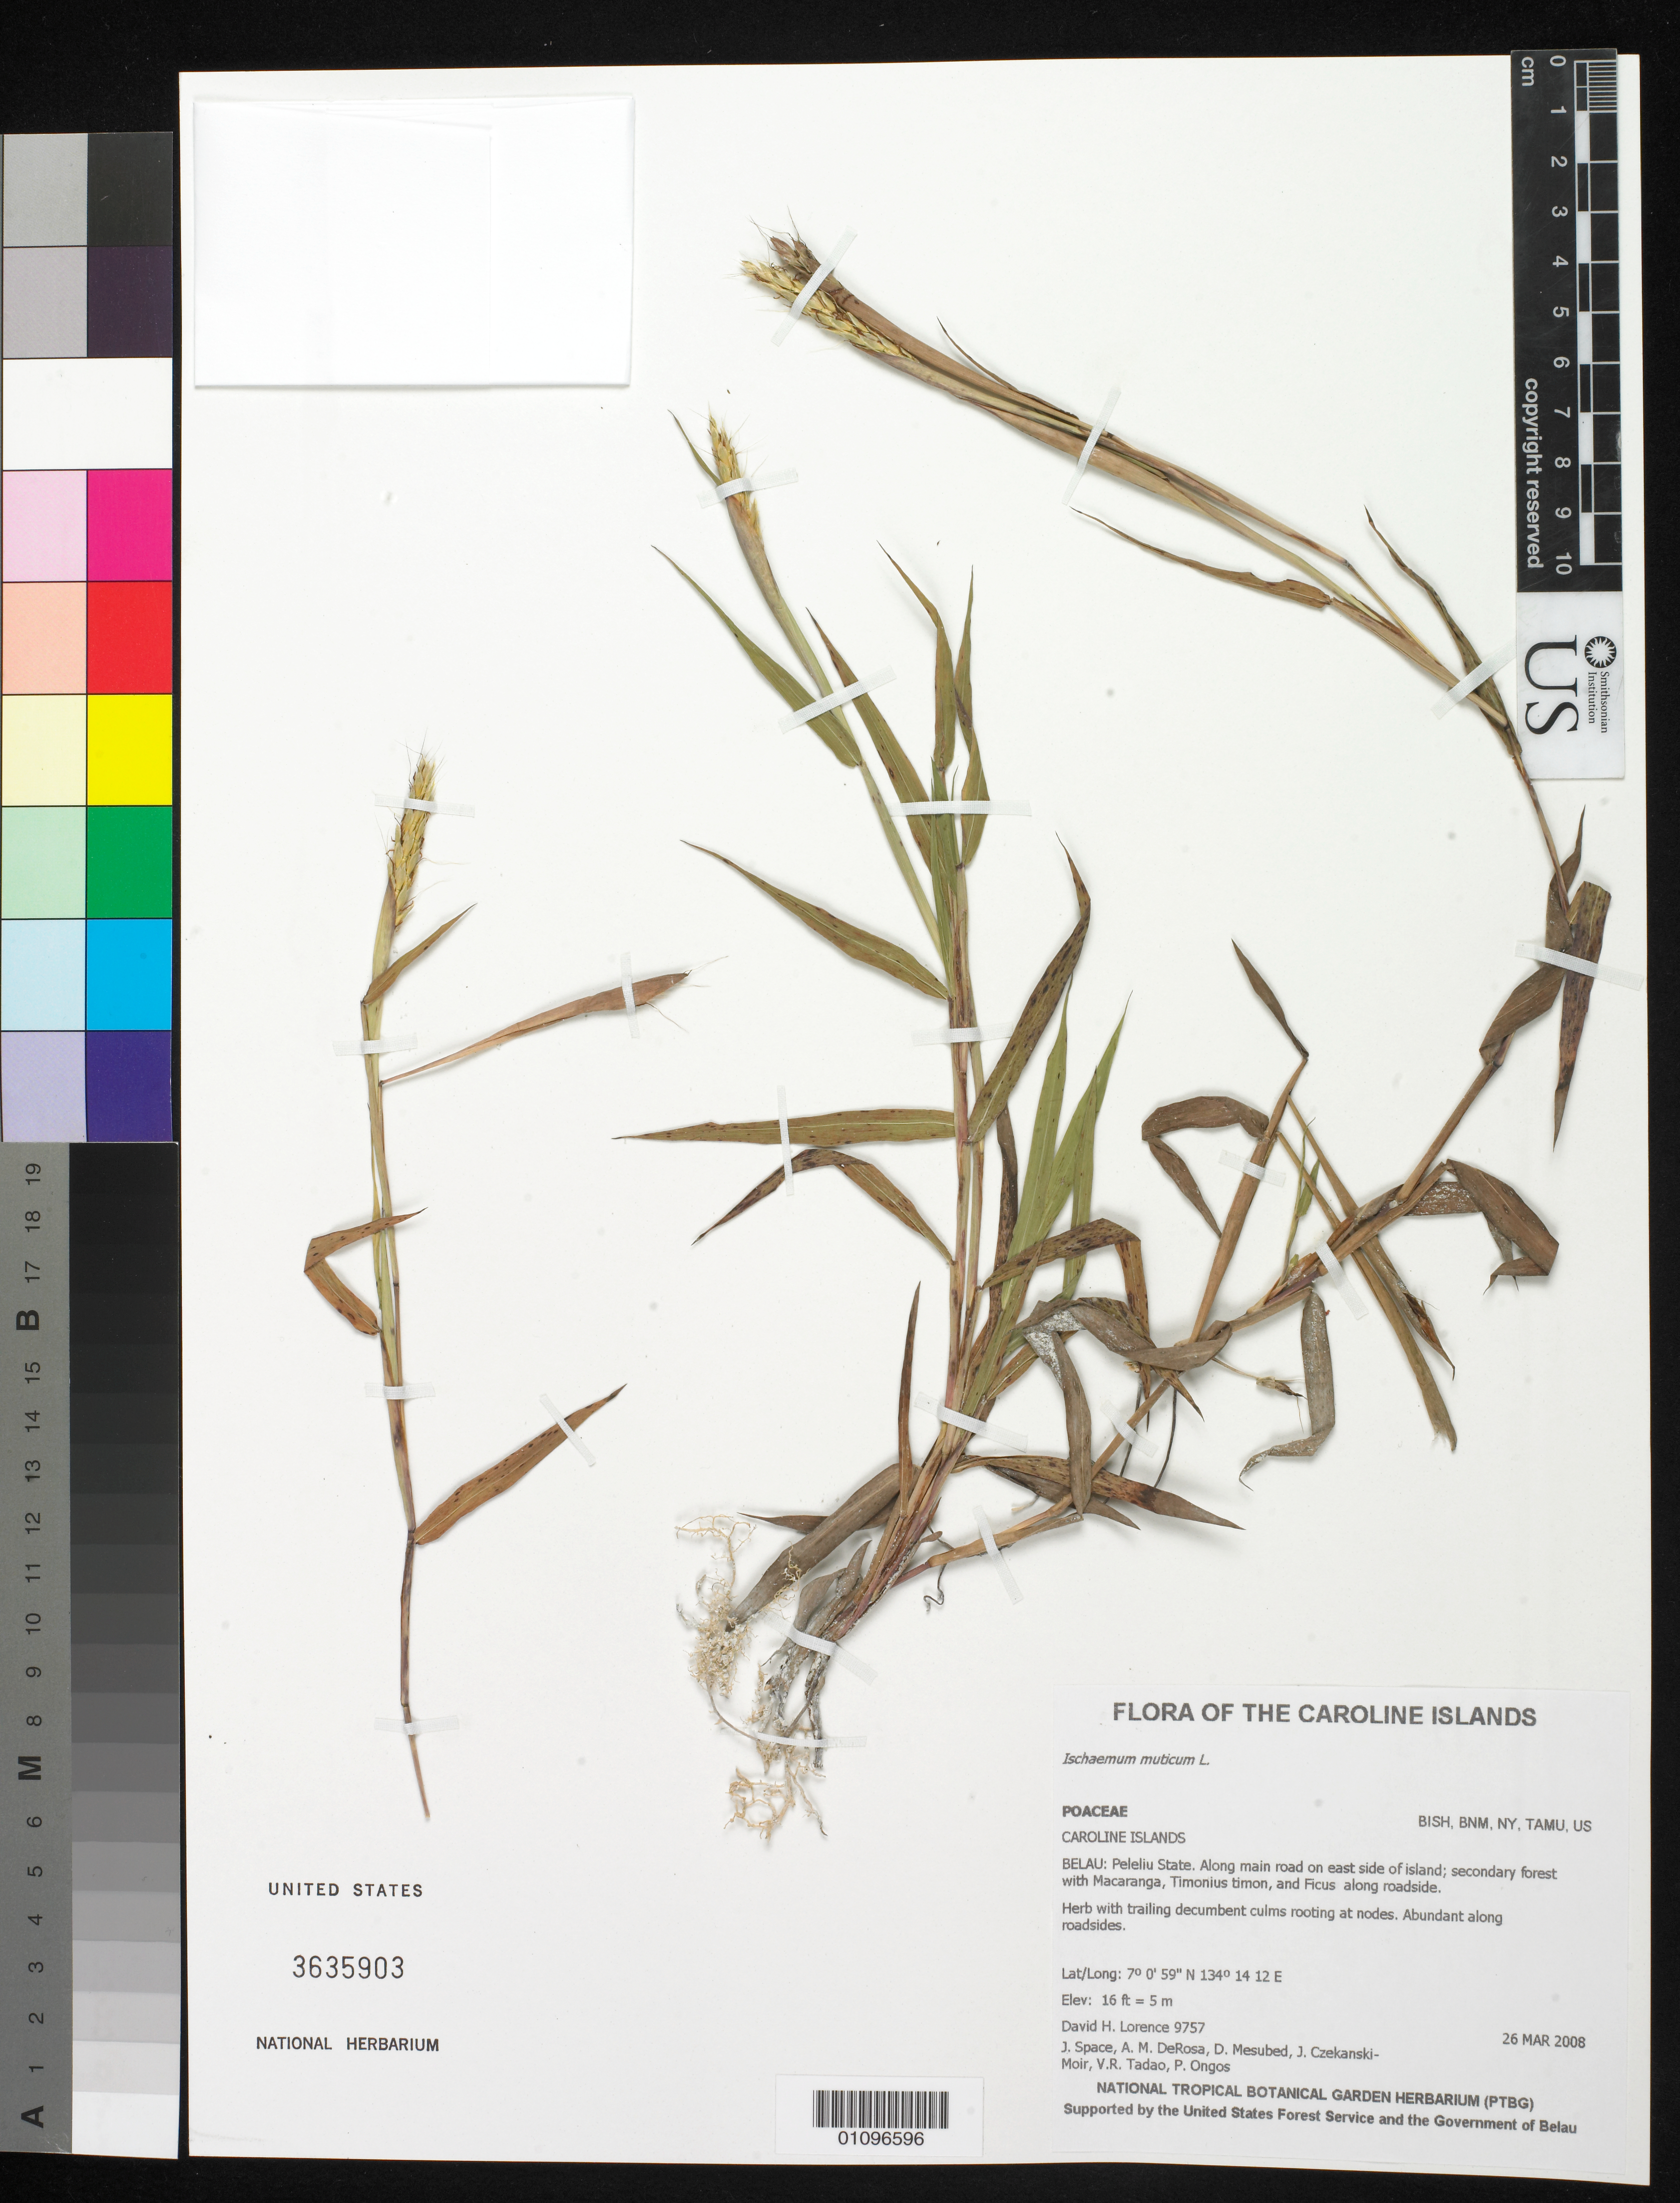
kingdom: Plantae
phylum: Tracheophyta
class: Liliopsida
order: Poales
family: Poaceae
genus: Ischaemum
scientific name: Ischaemum muticum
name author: L.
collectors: D. Lorence, J. Space, A. DeRosa, D. Mesubed, J. Czekanski-Moir, V. Tadao & P. Ongos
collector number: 9757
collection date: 2008-03-26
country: Palau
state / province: Peleliu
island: Beliliou [Peleliu]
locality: Along main road on E side of island.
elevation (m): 5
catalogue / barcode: US 3635903